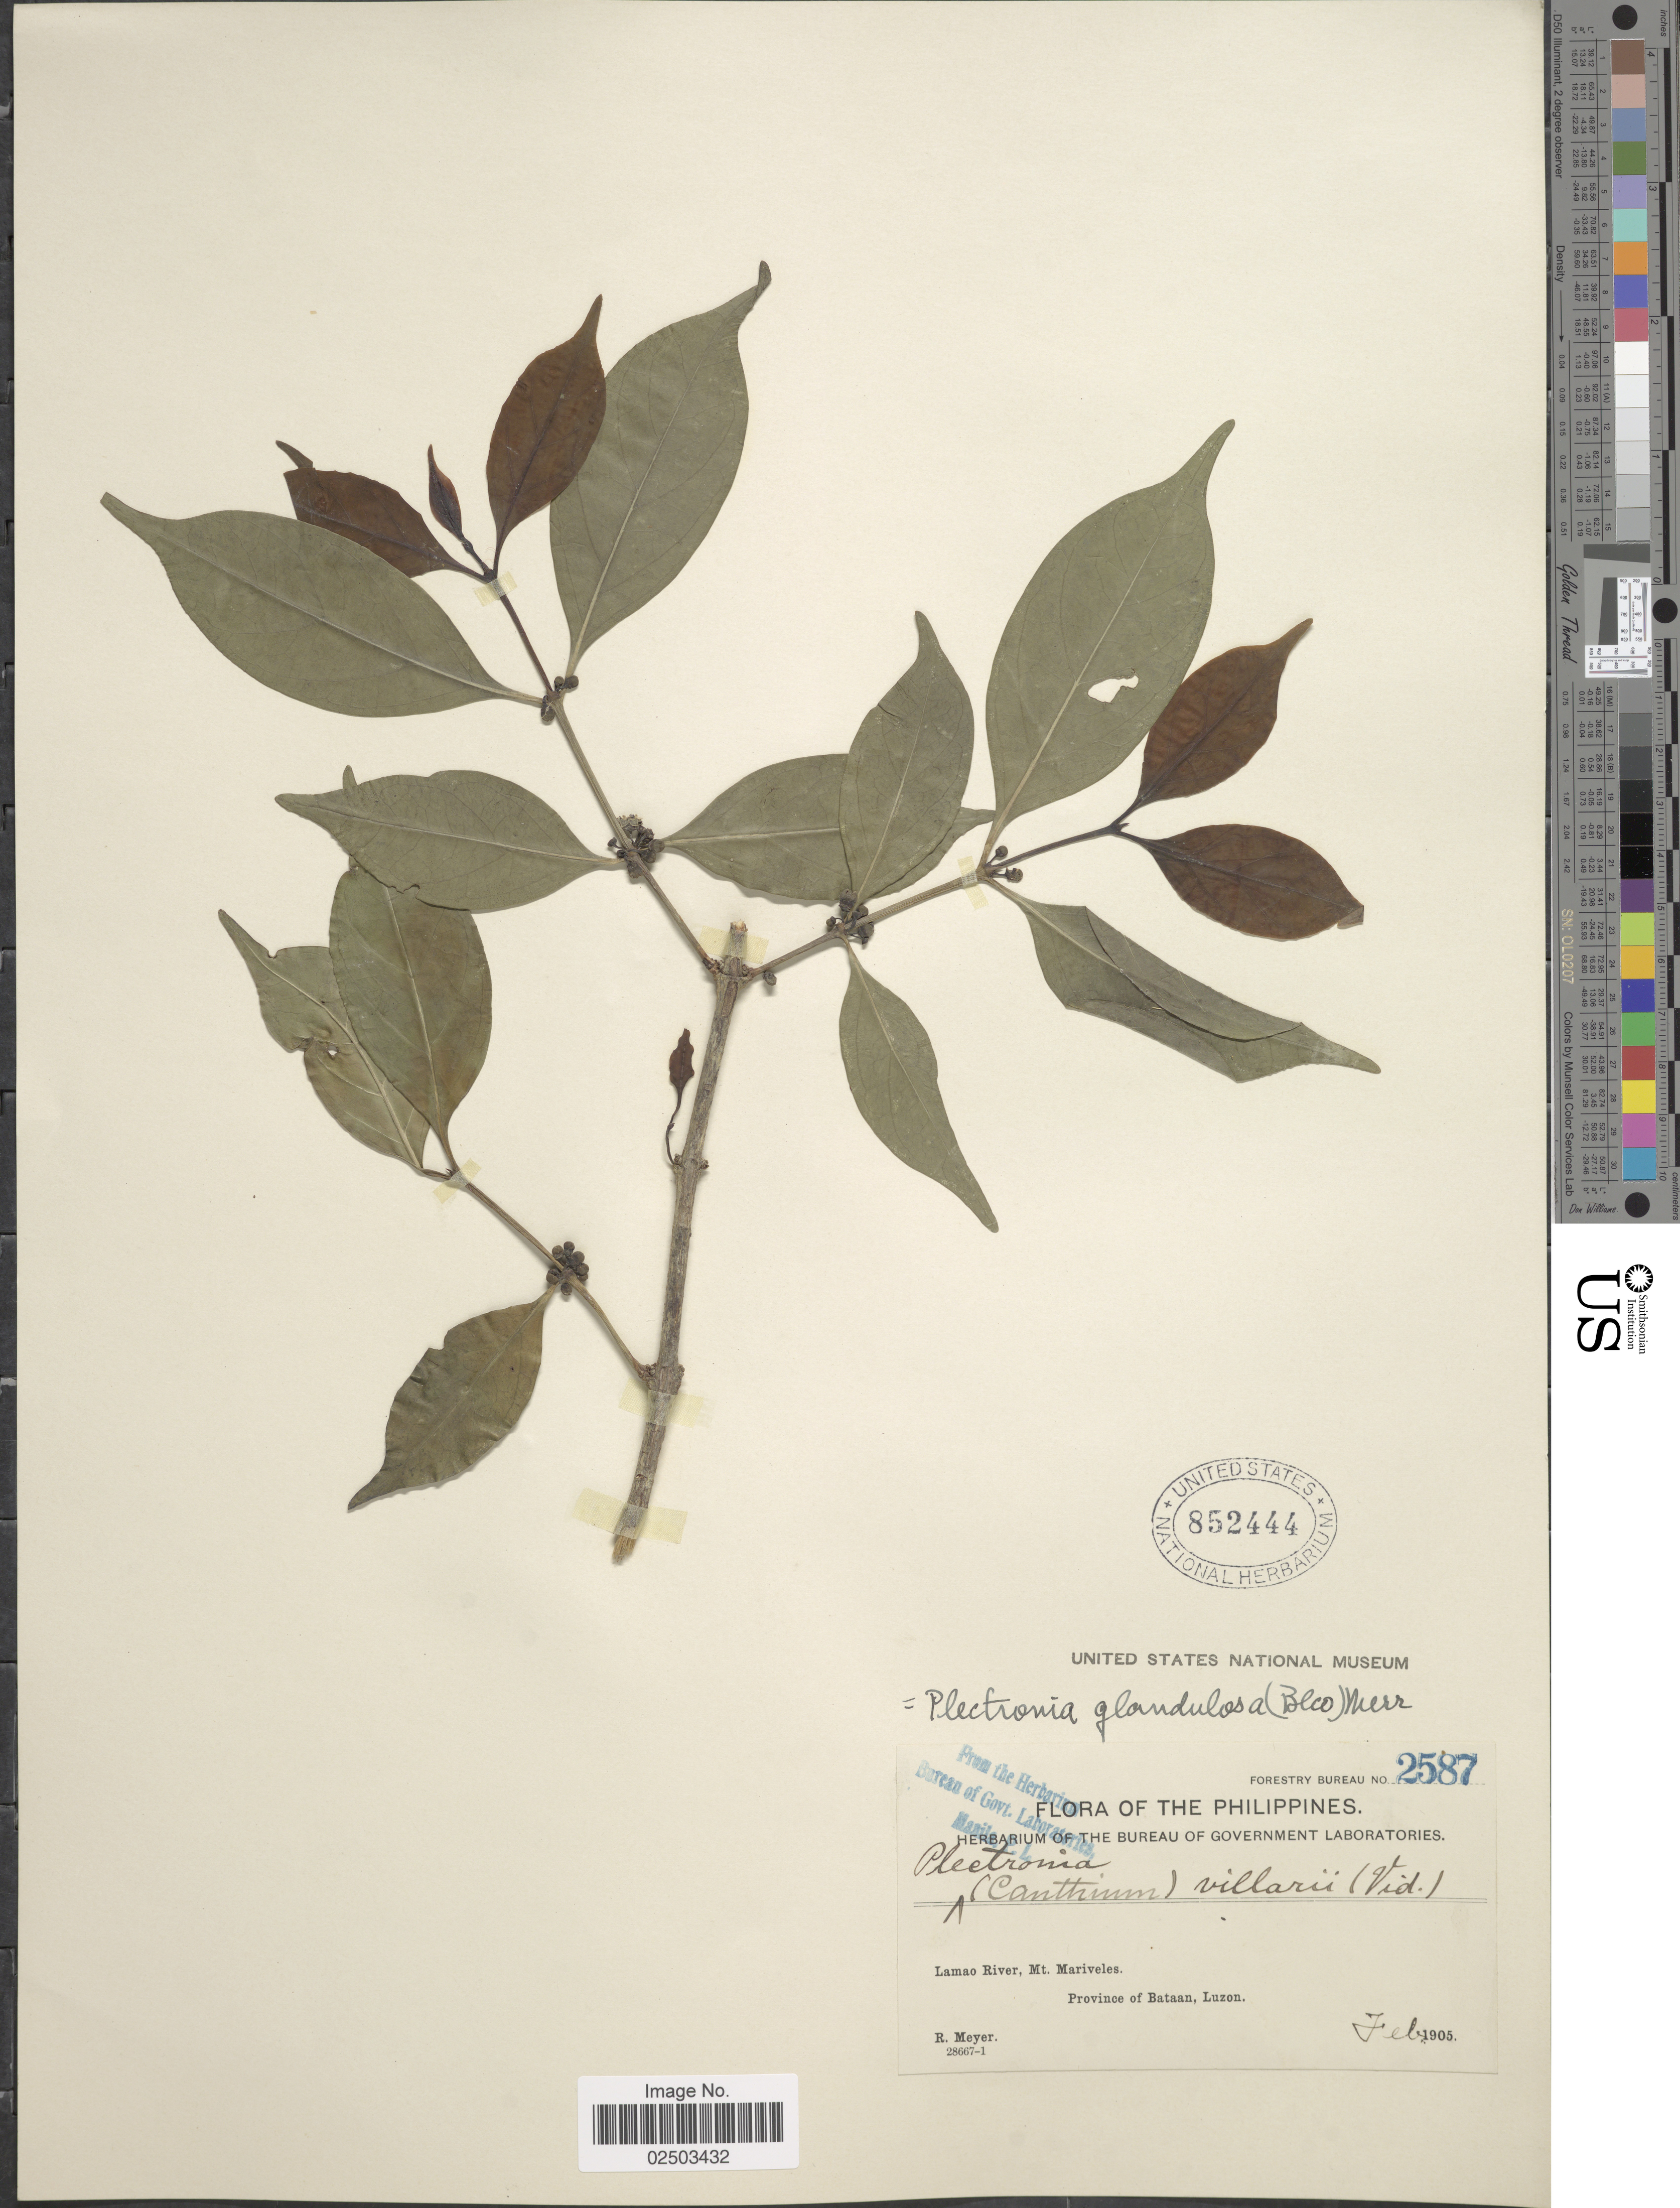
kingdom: Plantae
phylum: Tracheophyta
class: Magnoliopsida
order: Gentianales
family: Rubiaceae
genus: Canthium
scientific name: Canthium glandulosum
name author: (Blanco) Merr.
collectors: R. Meyer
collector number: Forestry Bureau 2587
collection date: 1905-02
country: Philippines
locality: Lamao River, Mt. Mariveles, Province of Bataan, Luzon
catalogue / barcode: US 852444